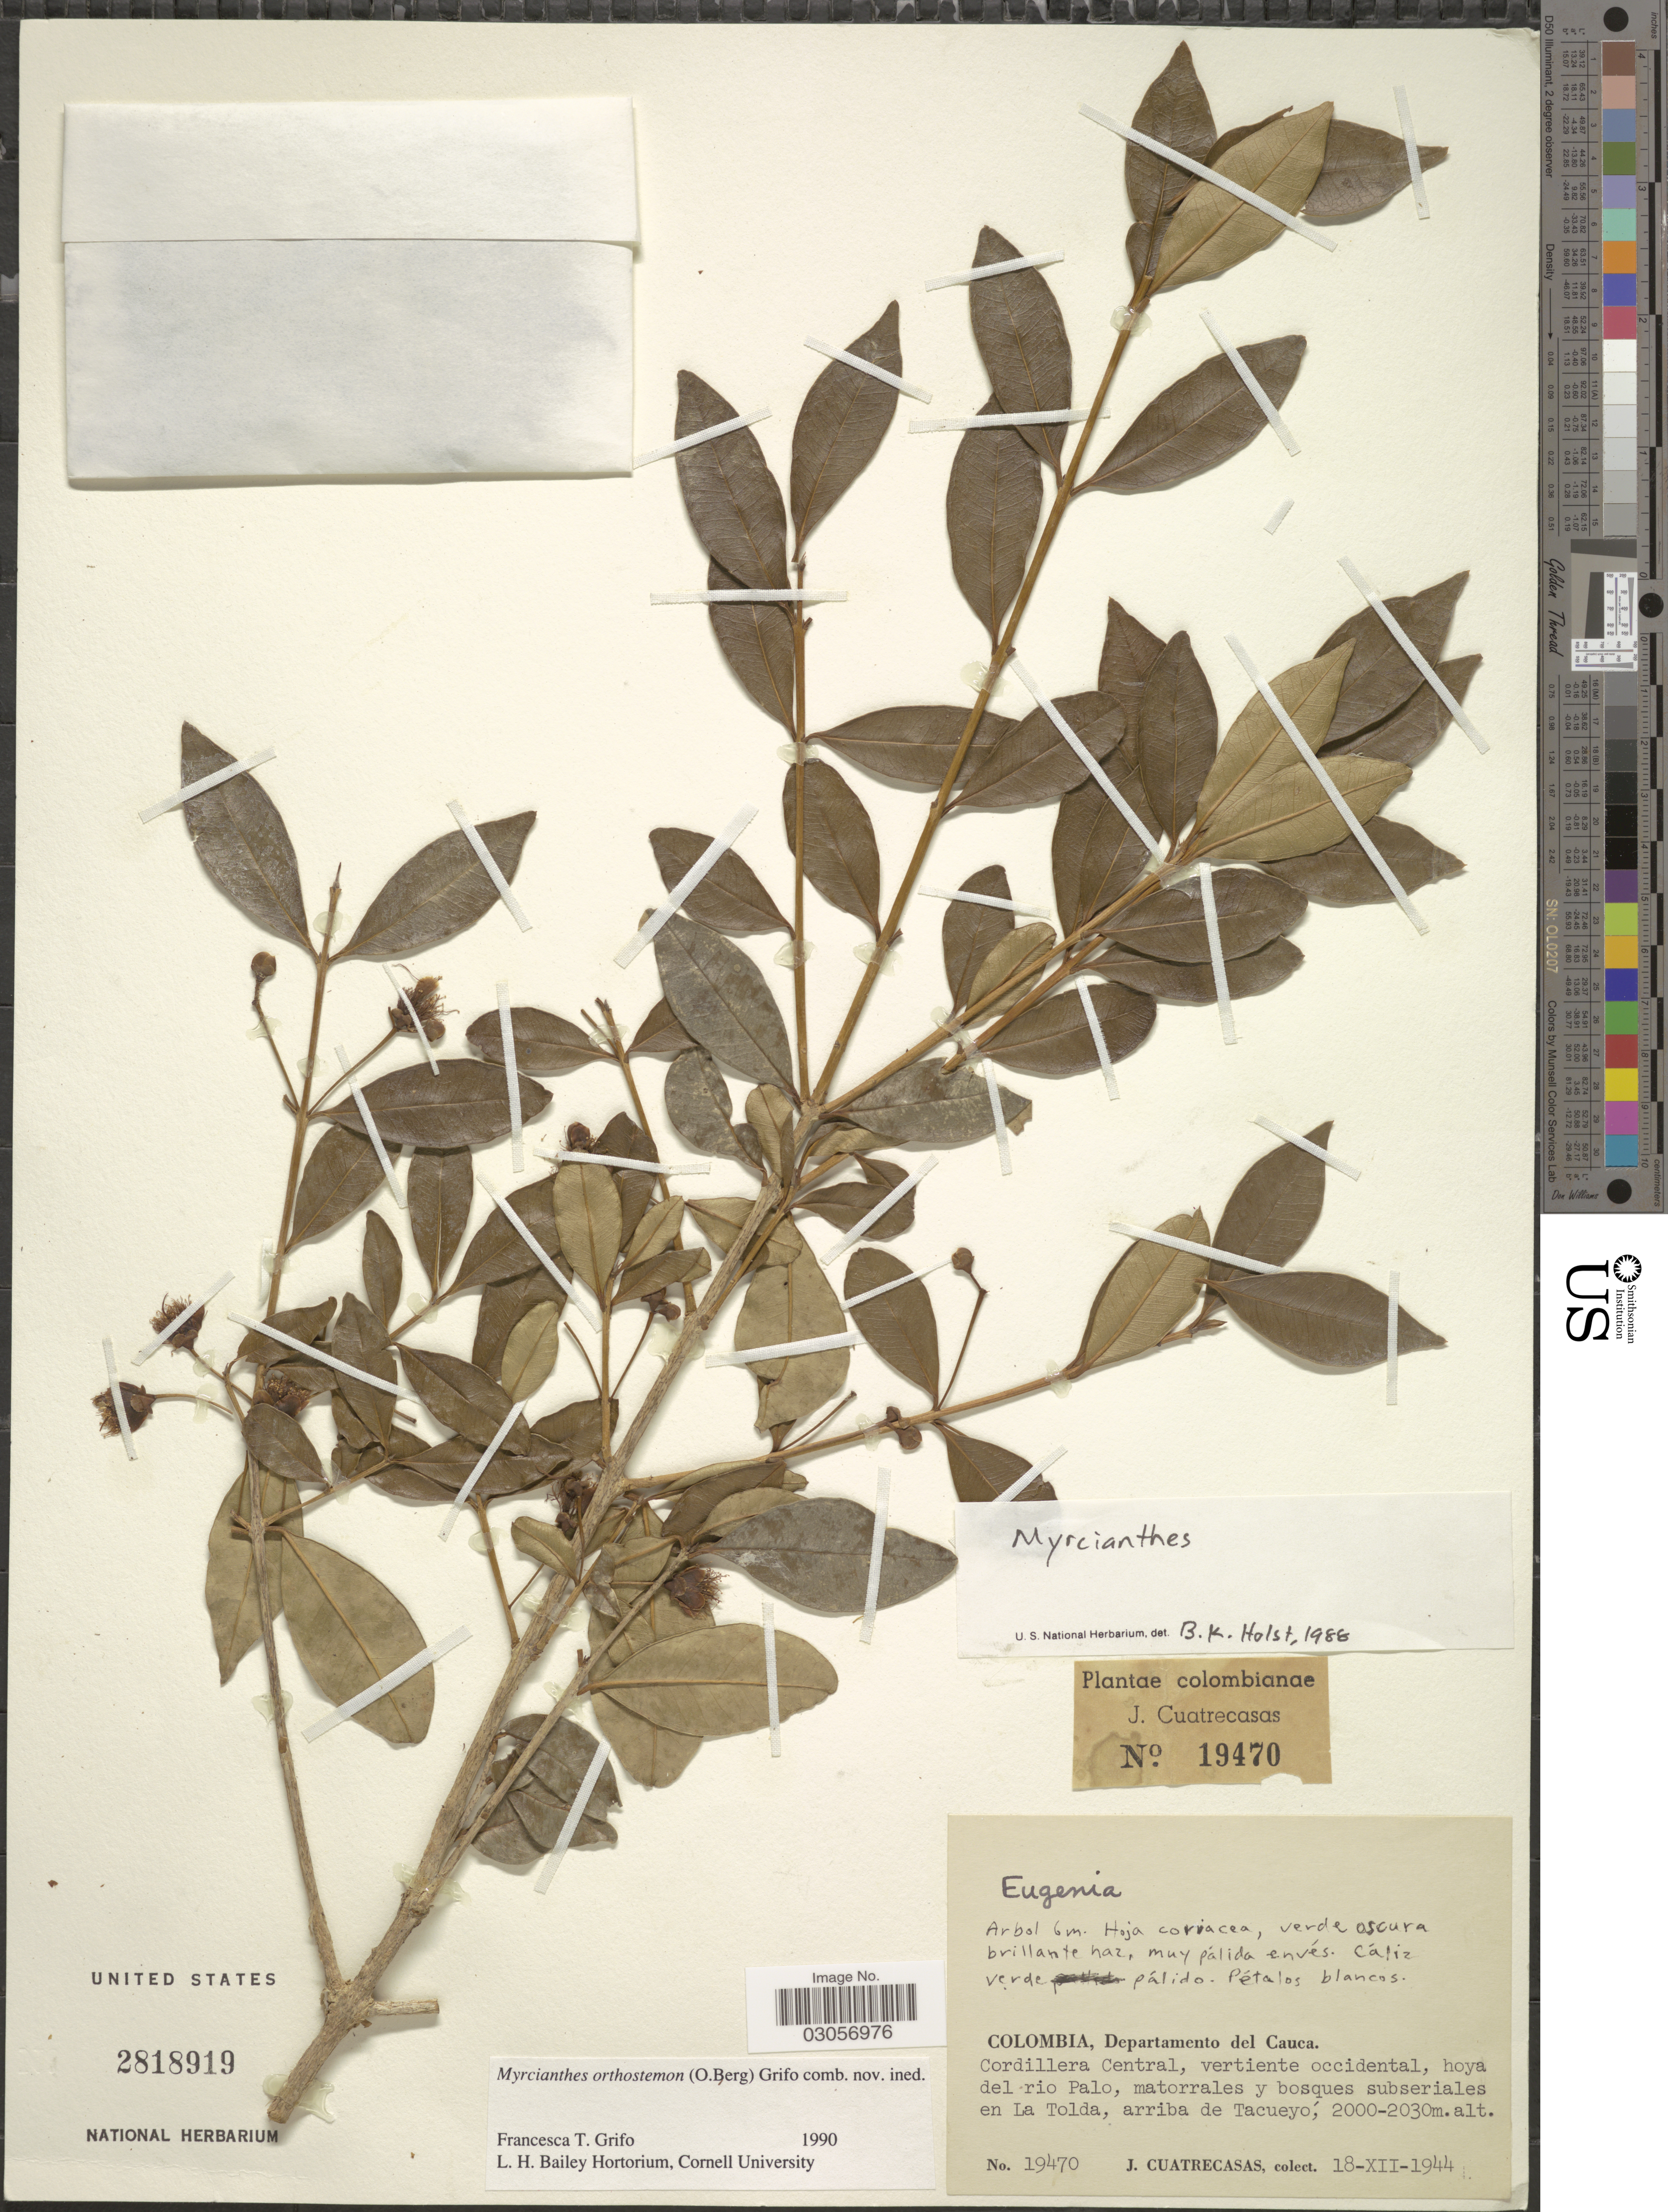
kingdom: Plantae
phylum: Tracheophyta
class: Magnoliopsida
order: Myrtales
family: Myrtaceae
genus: Myrcianthes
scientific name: Myrcianthes orthostemon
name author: (O. Berg) Grifo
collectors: J. Cuatrecasas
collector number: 19470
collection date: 1944-12-18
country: Colombia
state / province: Cauca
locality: Departamento del Cauca. Cordillera Central, vertiente occidental, hoya del rio Palo, matorrales y bosques subseriales en la Tolda, arriba de Tacueyó.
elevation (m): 2000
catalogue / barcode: US 2818919